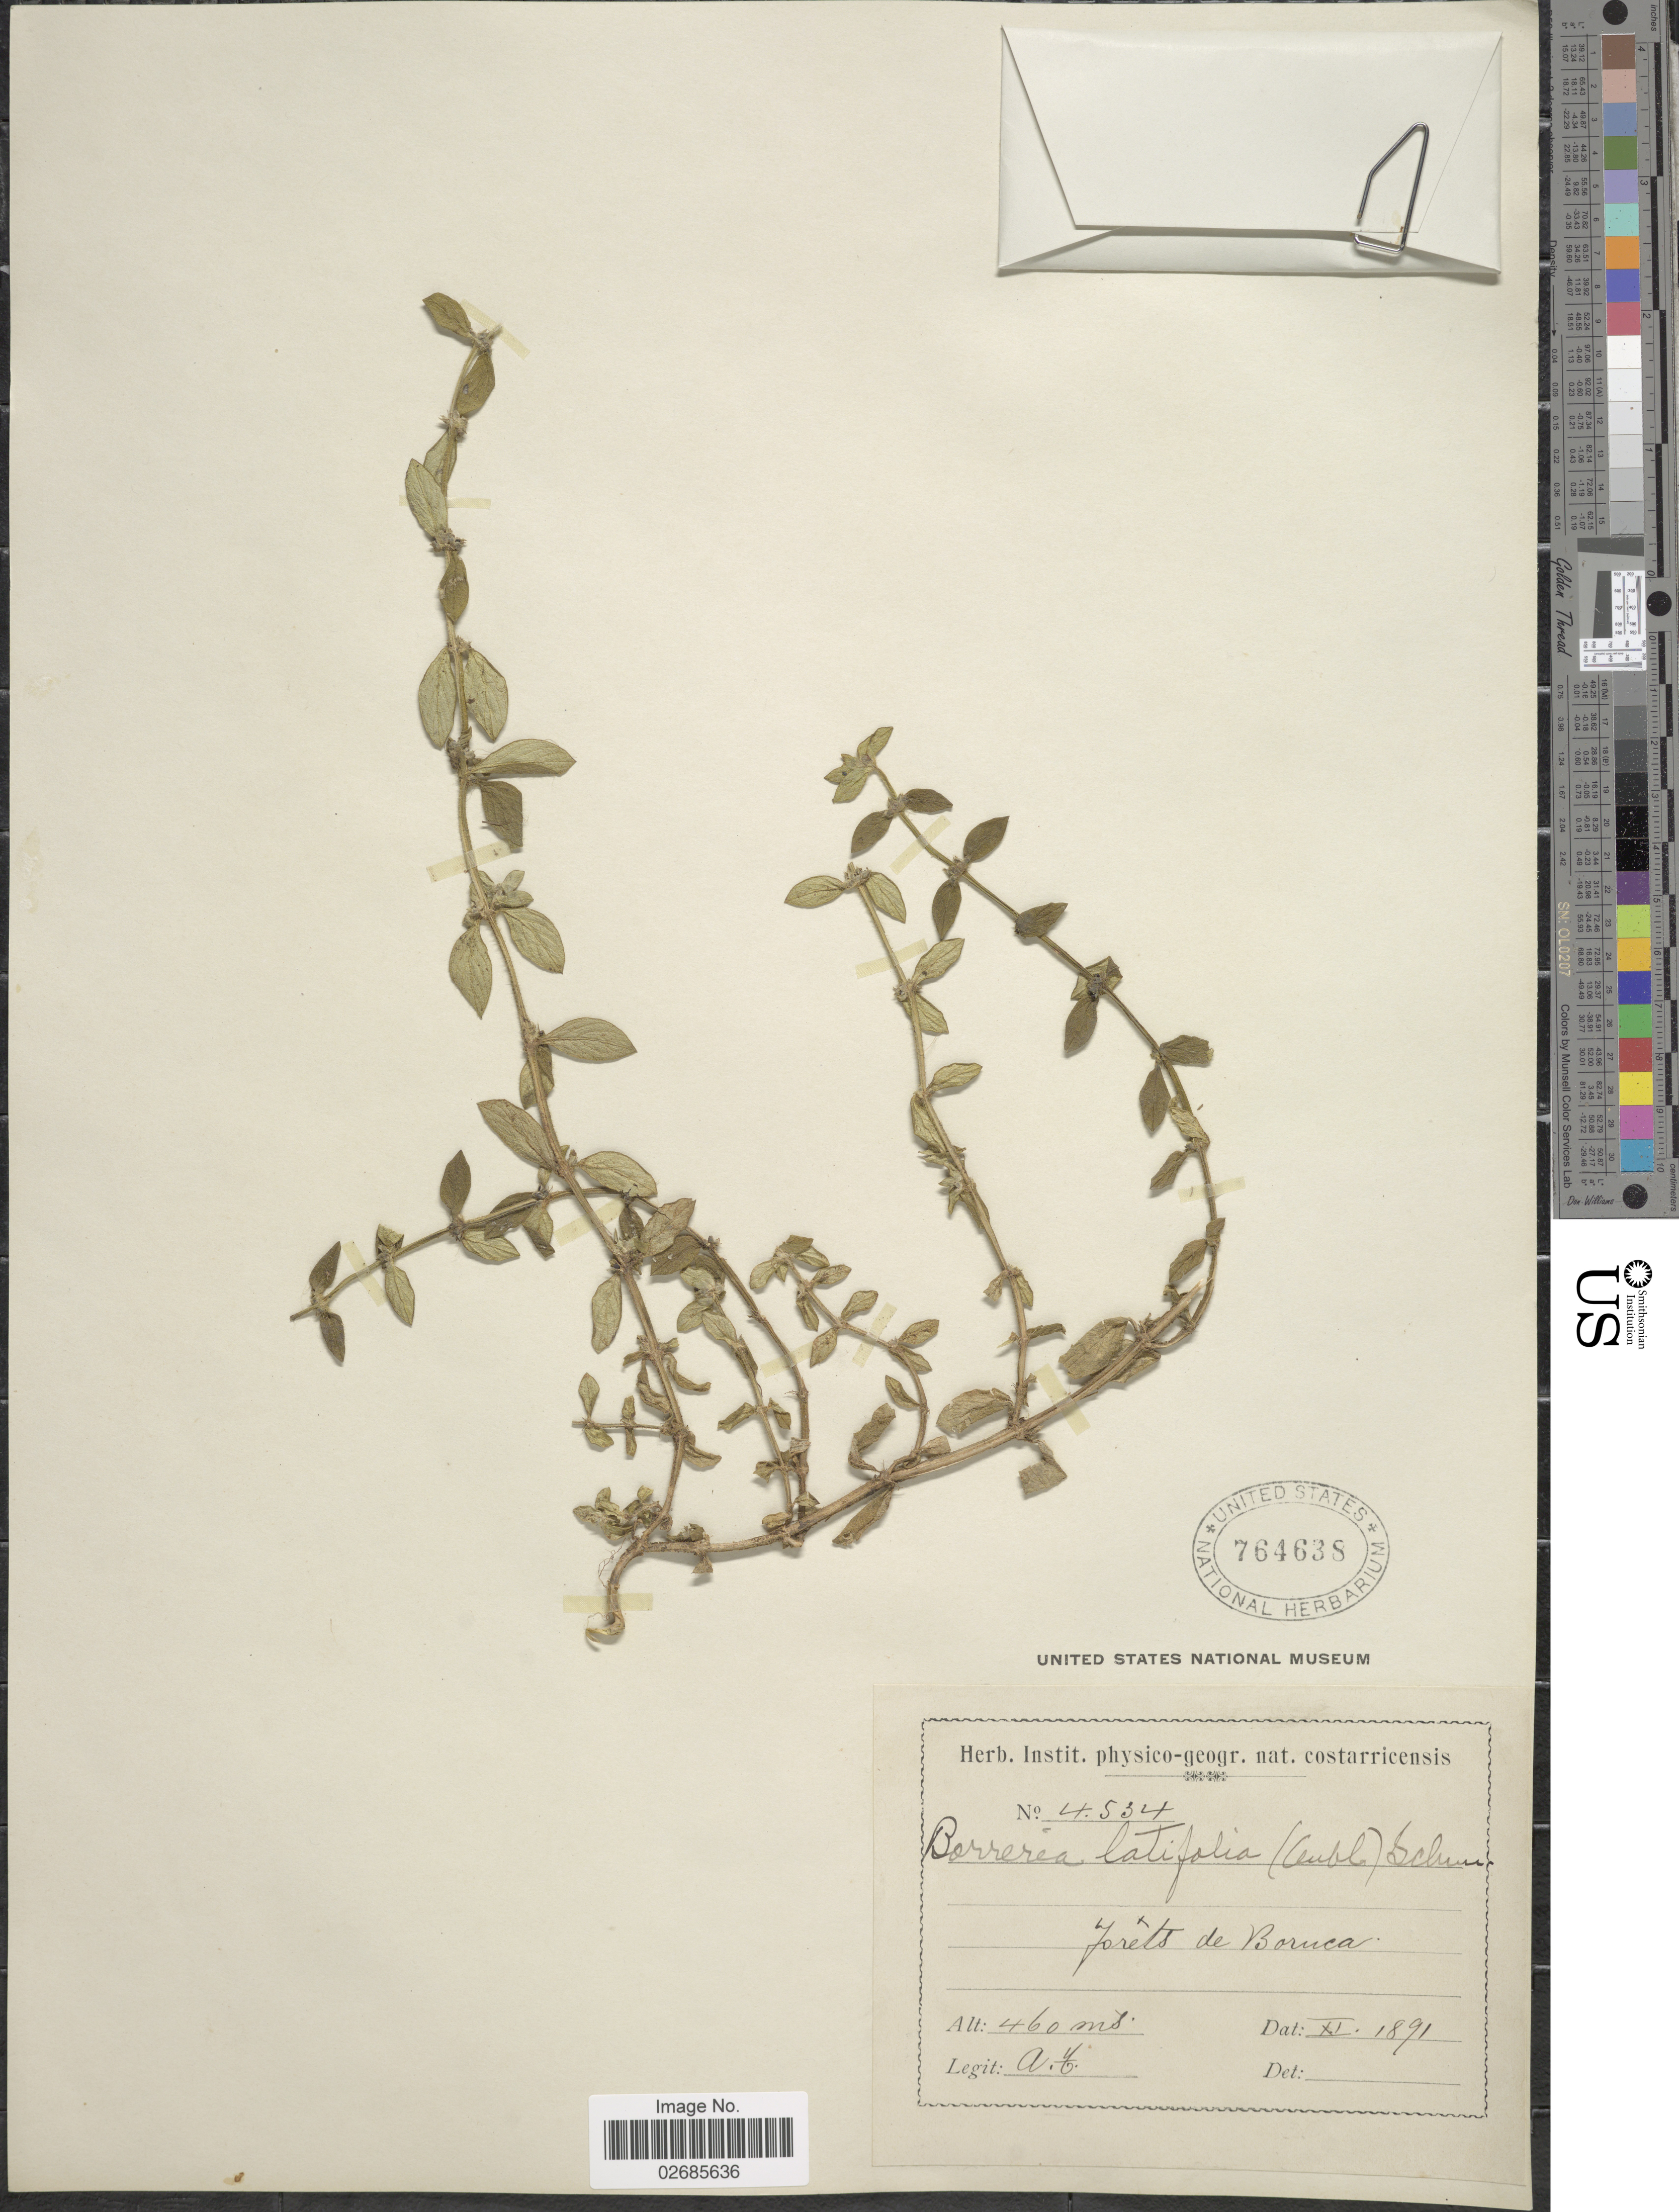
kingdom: Plantae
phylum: Tracheophyta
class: Magnoliopsida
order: Gentianales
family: Rubiaceae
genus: Borreria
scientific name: Borreria latifolia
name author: (Aubl.) K. Schum.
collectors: A. T.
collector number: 4534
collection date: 1891-11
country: Costa Rica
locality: Forêts de Boruca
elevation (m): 460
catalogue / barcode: US 764638